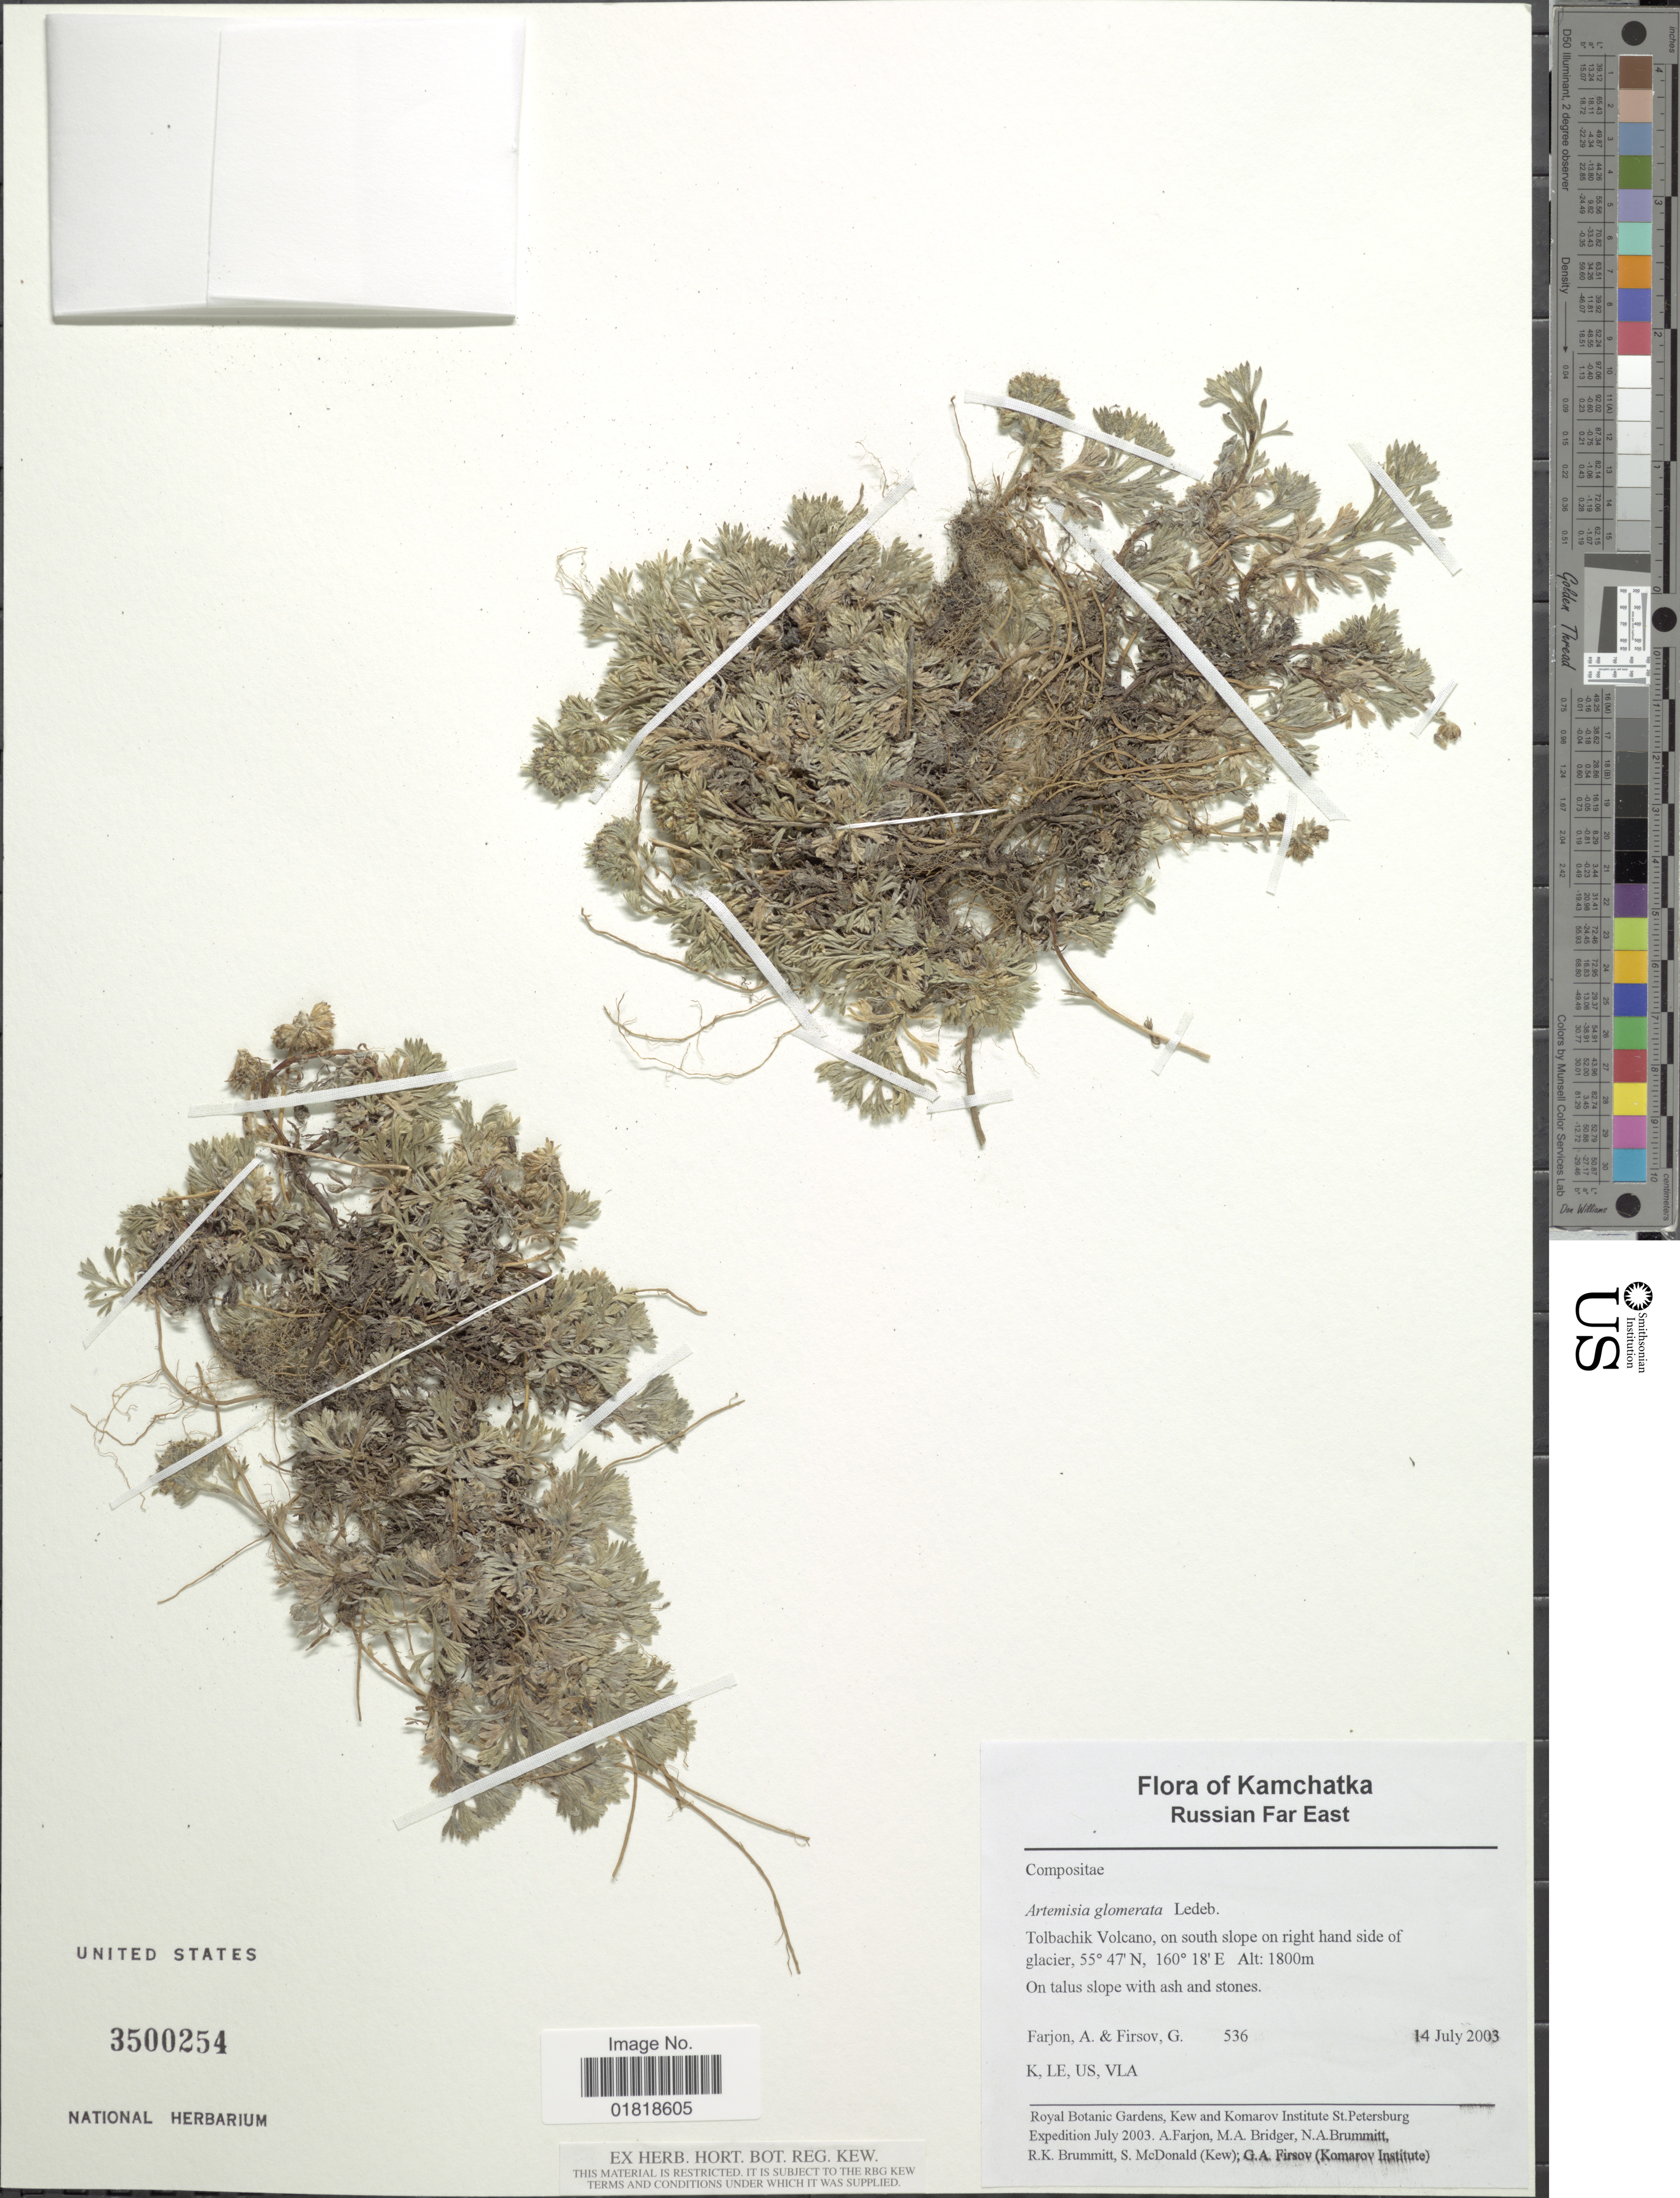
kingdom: Plantae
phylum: Tracheophyta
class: Magnoliopsida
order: Asterales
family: Asteraceae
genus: Artemisia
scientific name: Artemisia glomerata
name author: Ledeb.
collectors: A. K. Farjon & G. Firsov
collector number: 536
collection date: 2003-07-14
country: Russian Federation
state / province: Kamchatka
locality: Russian Far East, Tolbachik Volcano, on south slope on right hand side of glacier, on talus slope with ash and stones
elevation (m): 1800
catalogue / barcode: US 3500254